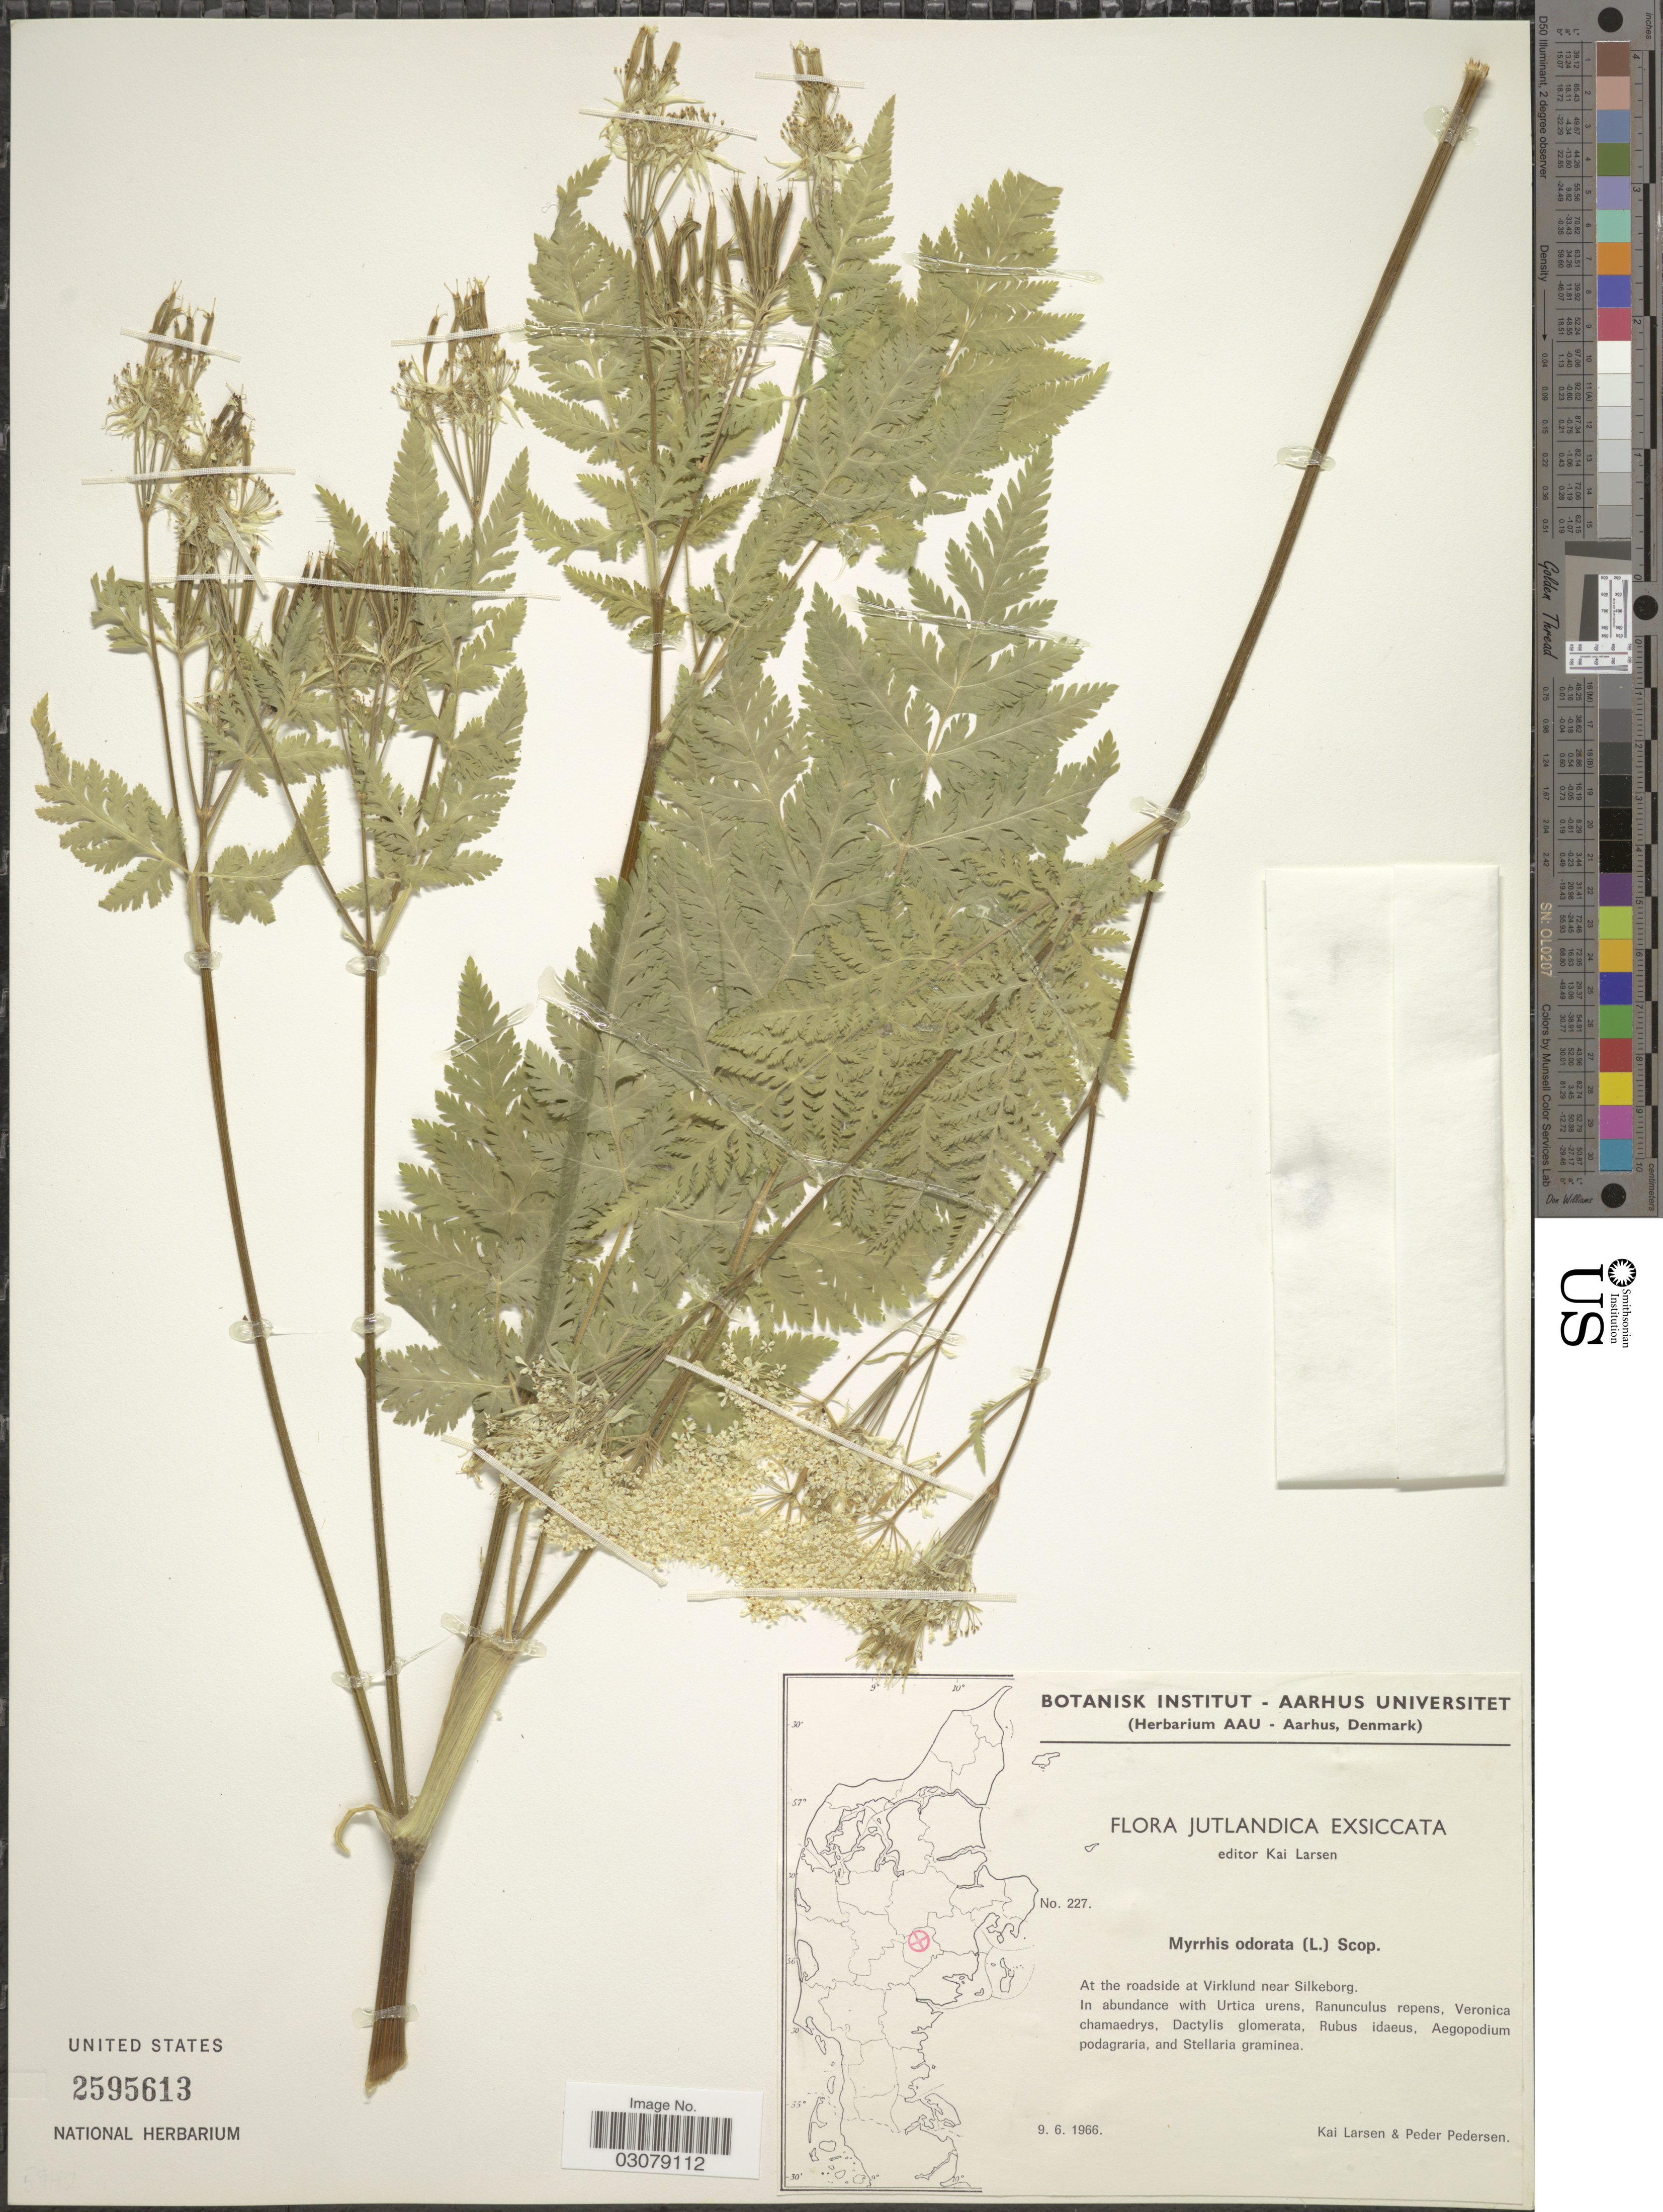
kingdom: Plantae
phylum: Tracheophyta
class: Magnoliopsida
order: Apiales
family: Apiaceae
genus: Myrrhis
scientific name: Myrrhis odorata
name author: (L.) Scop.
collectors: K. Larsen & P. Pedersen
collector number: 227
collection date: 1966-06-09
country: Denmark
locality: Jutlandica. At the roadsides at Virklund near Silkeborg.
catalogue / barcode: US 2595613